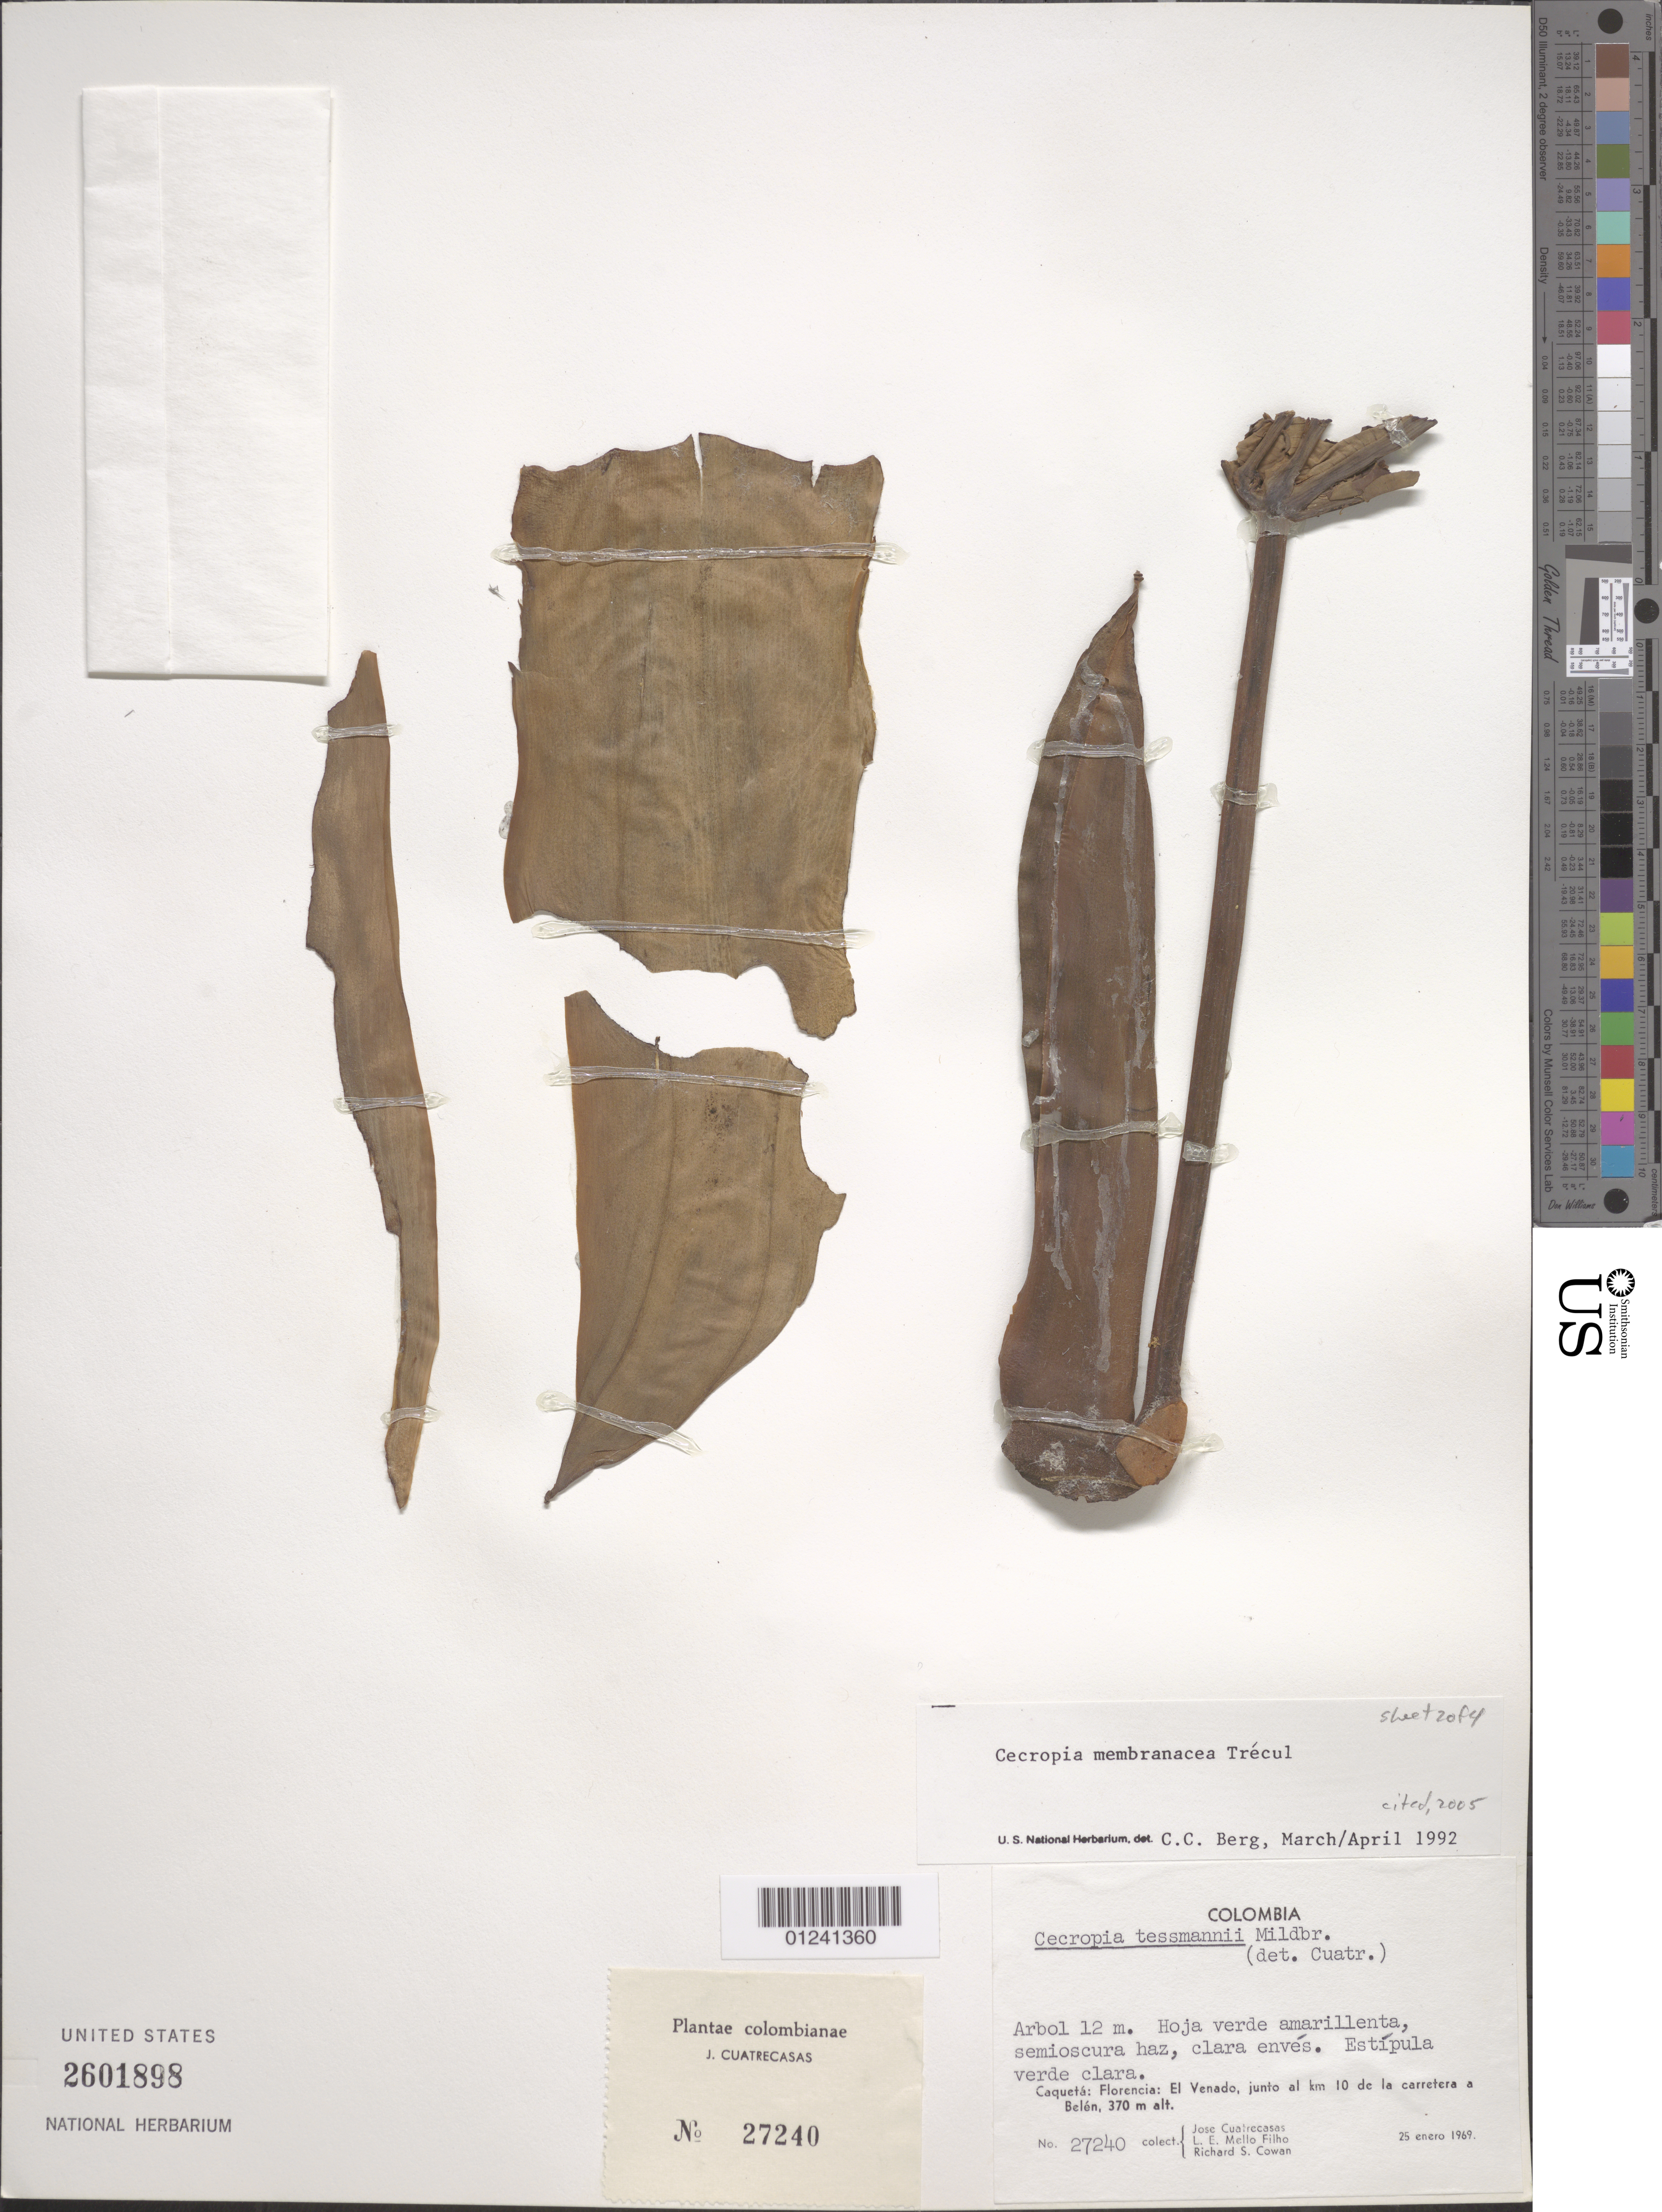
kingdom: Plantae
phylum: Tracheophyta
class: Magnoliopsida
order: Rosales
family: Urticaceae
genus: Cecropia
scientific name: Cecropia membranacea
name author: Trécul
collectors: J. Cuatrecasas, L. Emygdio de Mello Filho & R. S. Cowan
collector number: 27240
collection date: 1969-01-25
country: Colombia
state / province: Caquetá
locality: Florencia: El Venado, juno al km 10 de la carretera a Belen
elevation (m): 370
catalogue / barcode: US 2601898